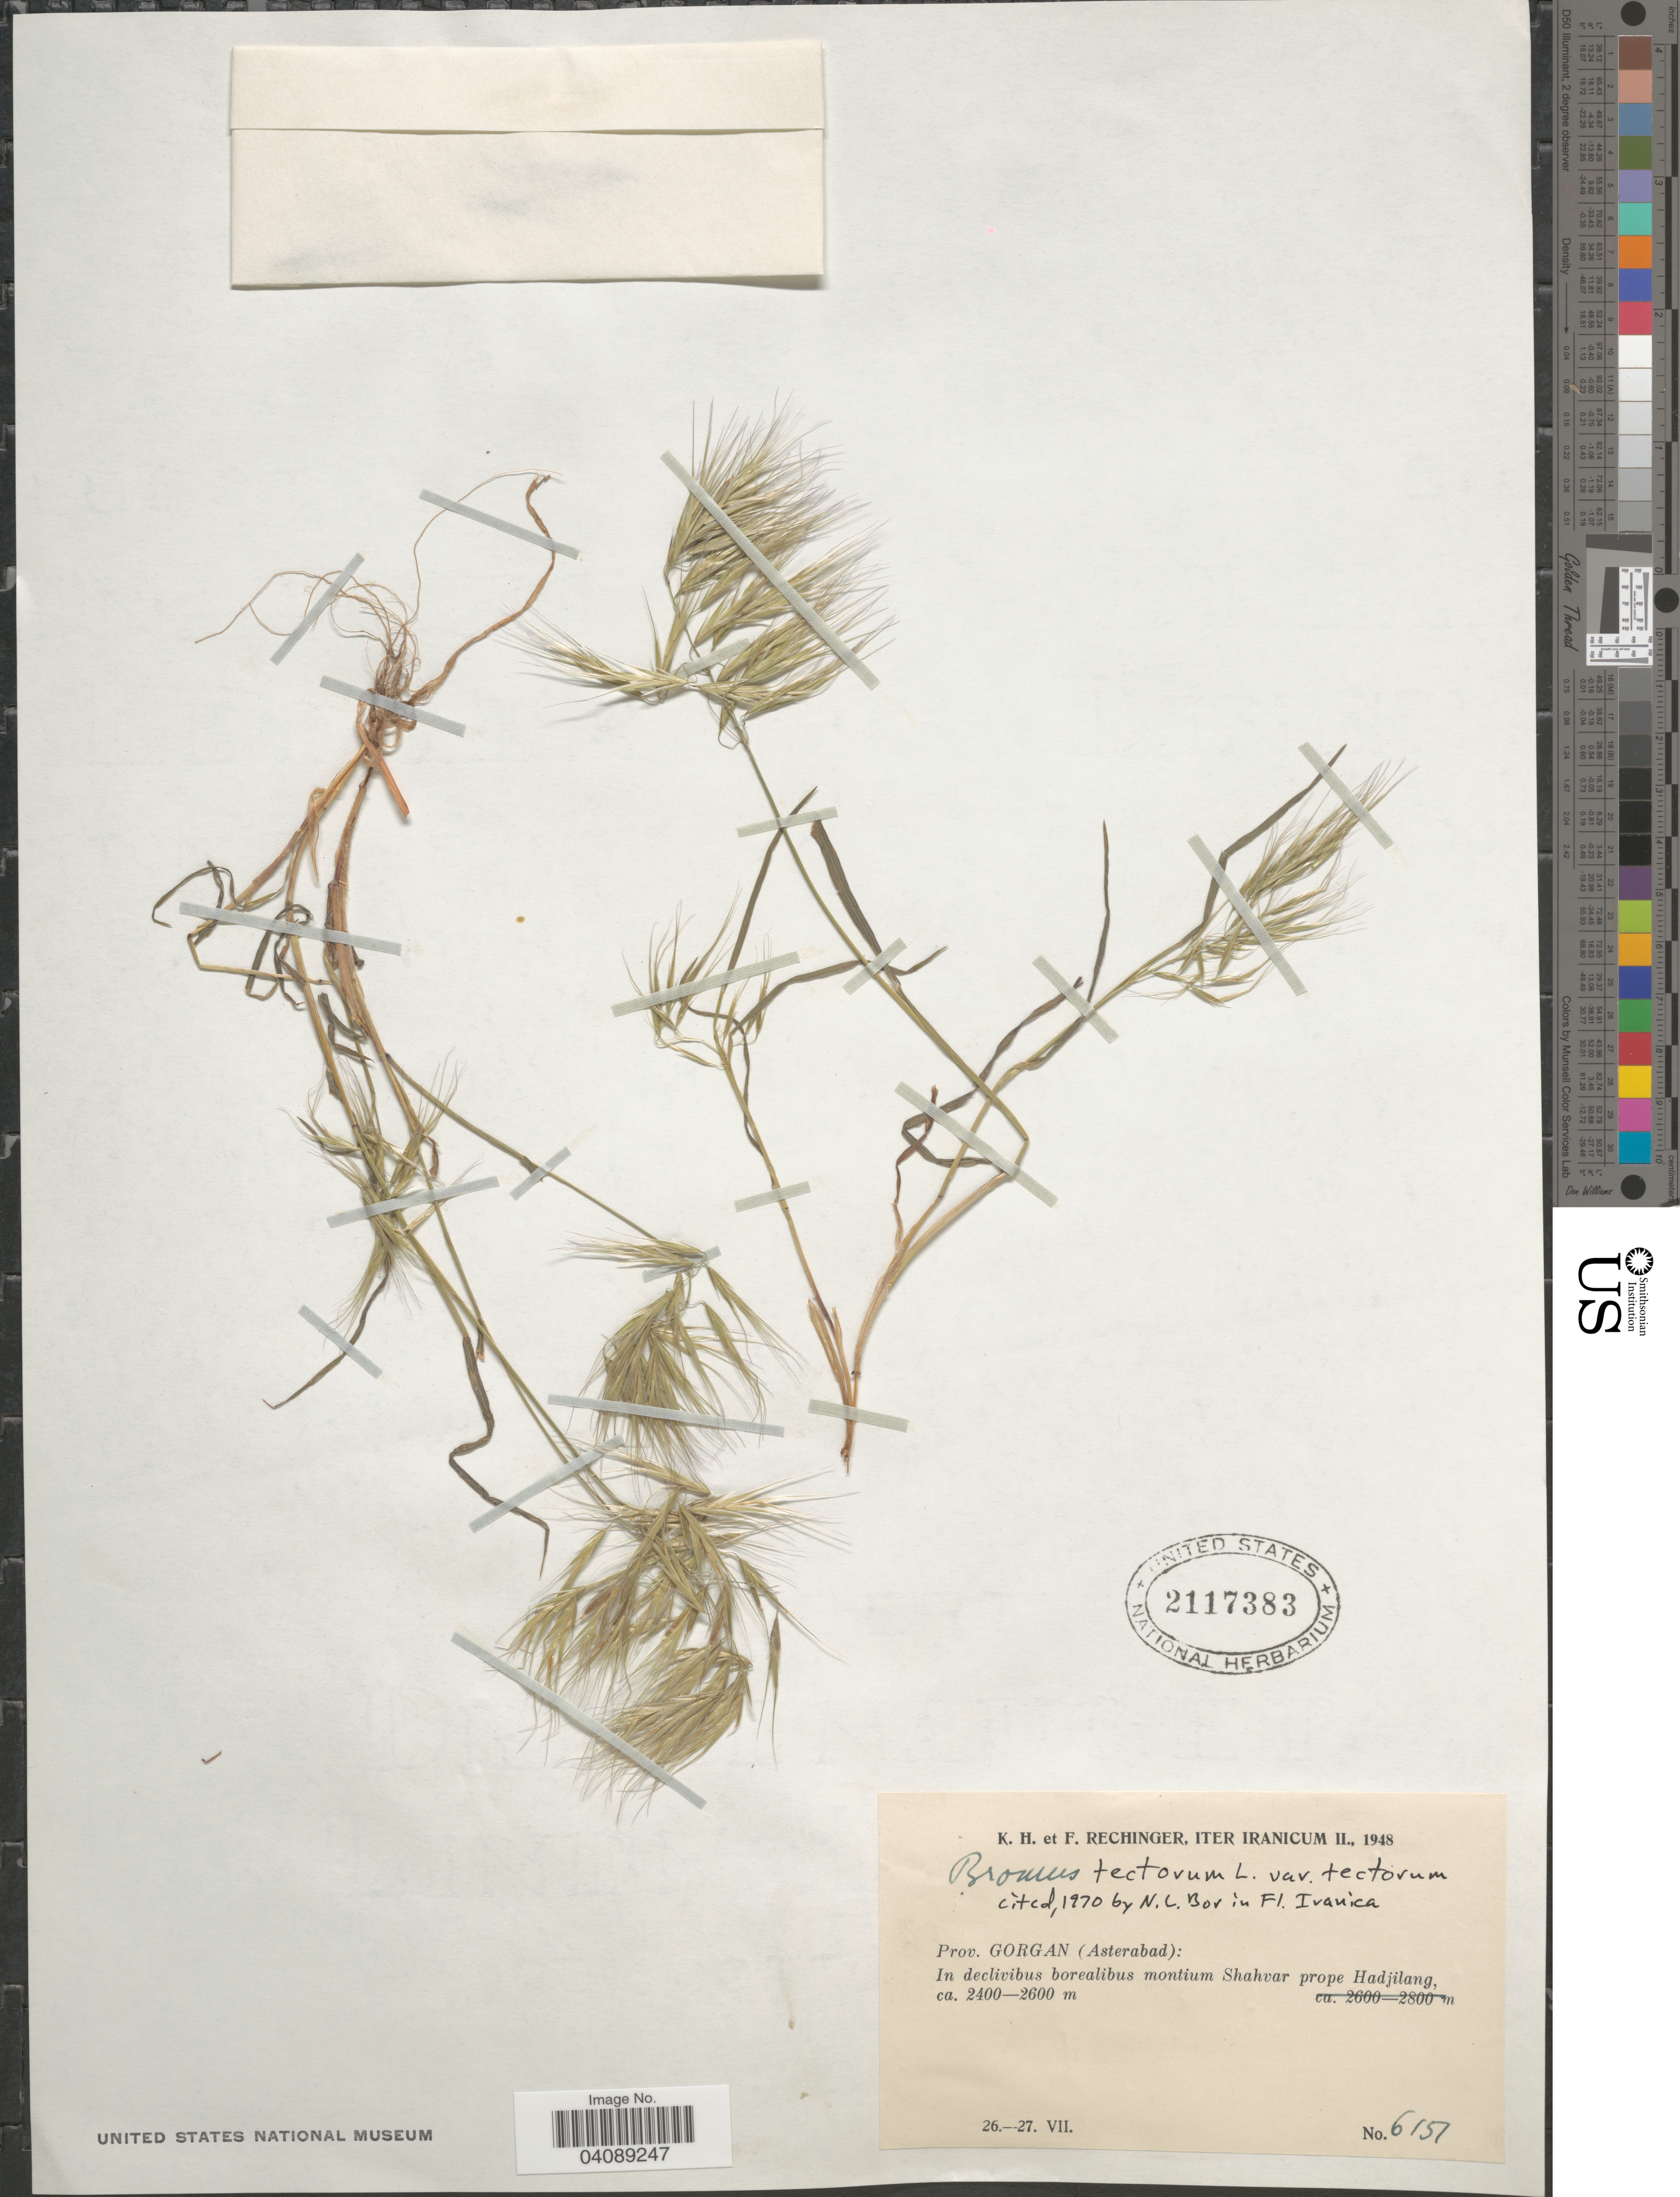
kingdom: Plantae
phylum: Tracheophyta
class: Liliopsida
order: Poales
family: Poaceae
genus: Bromus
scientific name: Bromus tectorum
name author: L.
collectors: K. H. Rechinger & F. Rechinger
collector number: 6151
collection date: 1948-07-26/1948-07-27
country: Iran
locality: Iter Iranicum II., 1948. Prov. Gorgan (Asterabad): In declivibus borealibus montium Shahvar prope Hadjilang.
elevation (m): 2400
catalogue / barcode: US 2117383